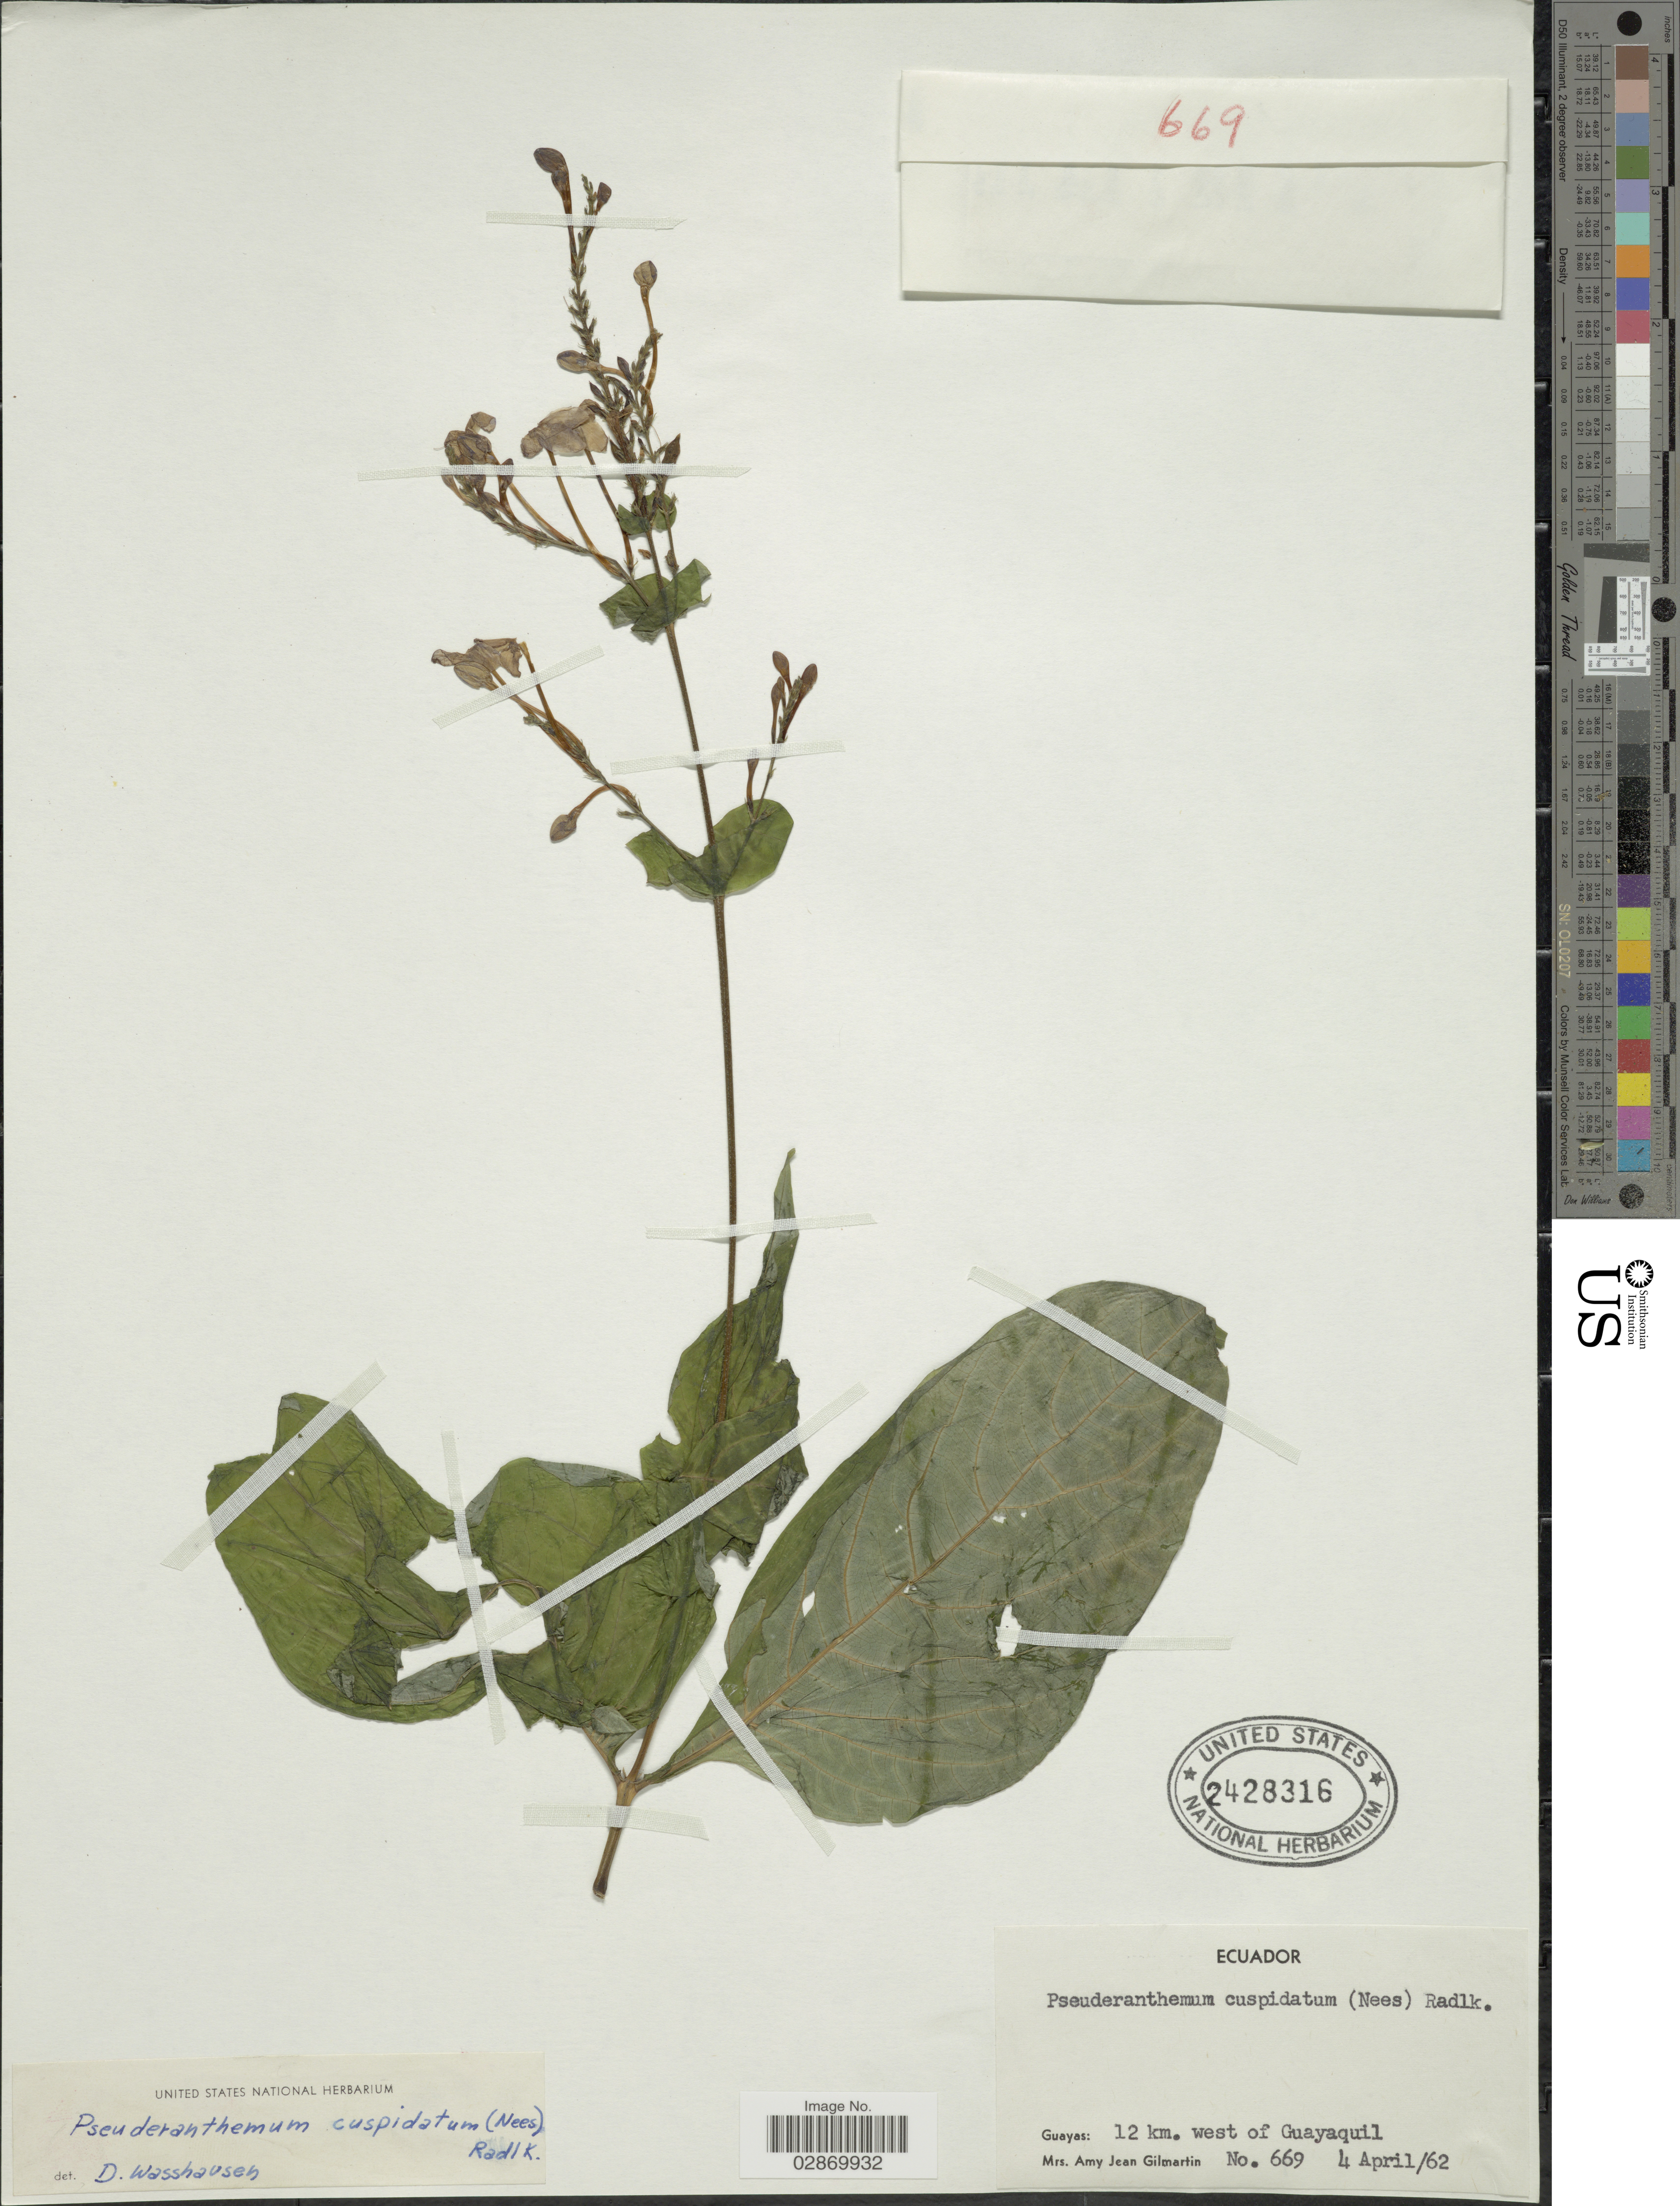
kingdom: Plantae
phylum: Tracheophyta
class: Magnoliopsida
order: Lamiales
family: Acanthaceae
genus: Pseuderanthemum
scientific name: Pseuderanthemum cuspidatum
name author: (Nees) Radlk. ex Lindau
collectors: A. J. Gilmartin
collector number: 669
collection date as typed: Transcribed d/m/y: 4/4/62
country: Ecuador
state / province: Guayas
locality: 12 km. west of Guayaquil.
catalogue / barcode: US 2428316